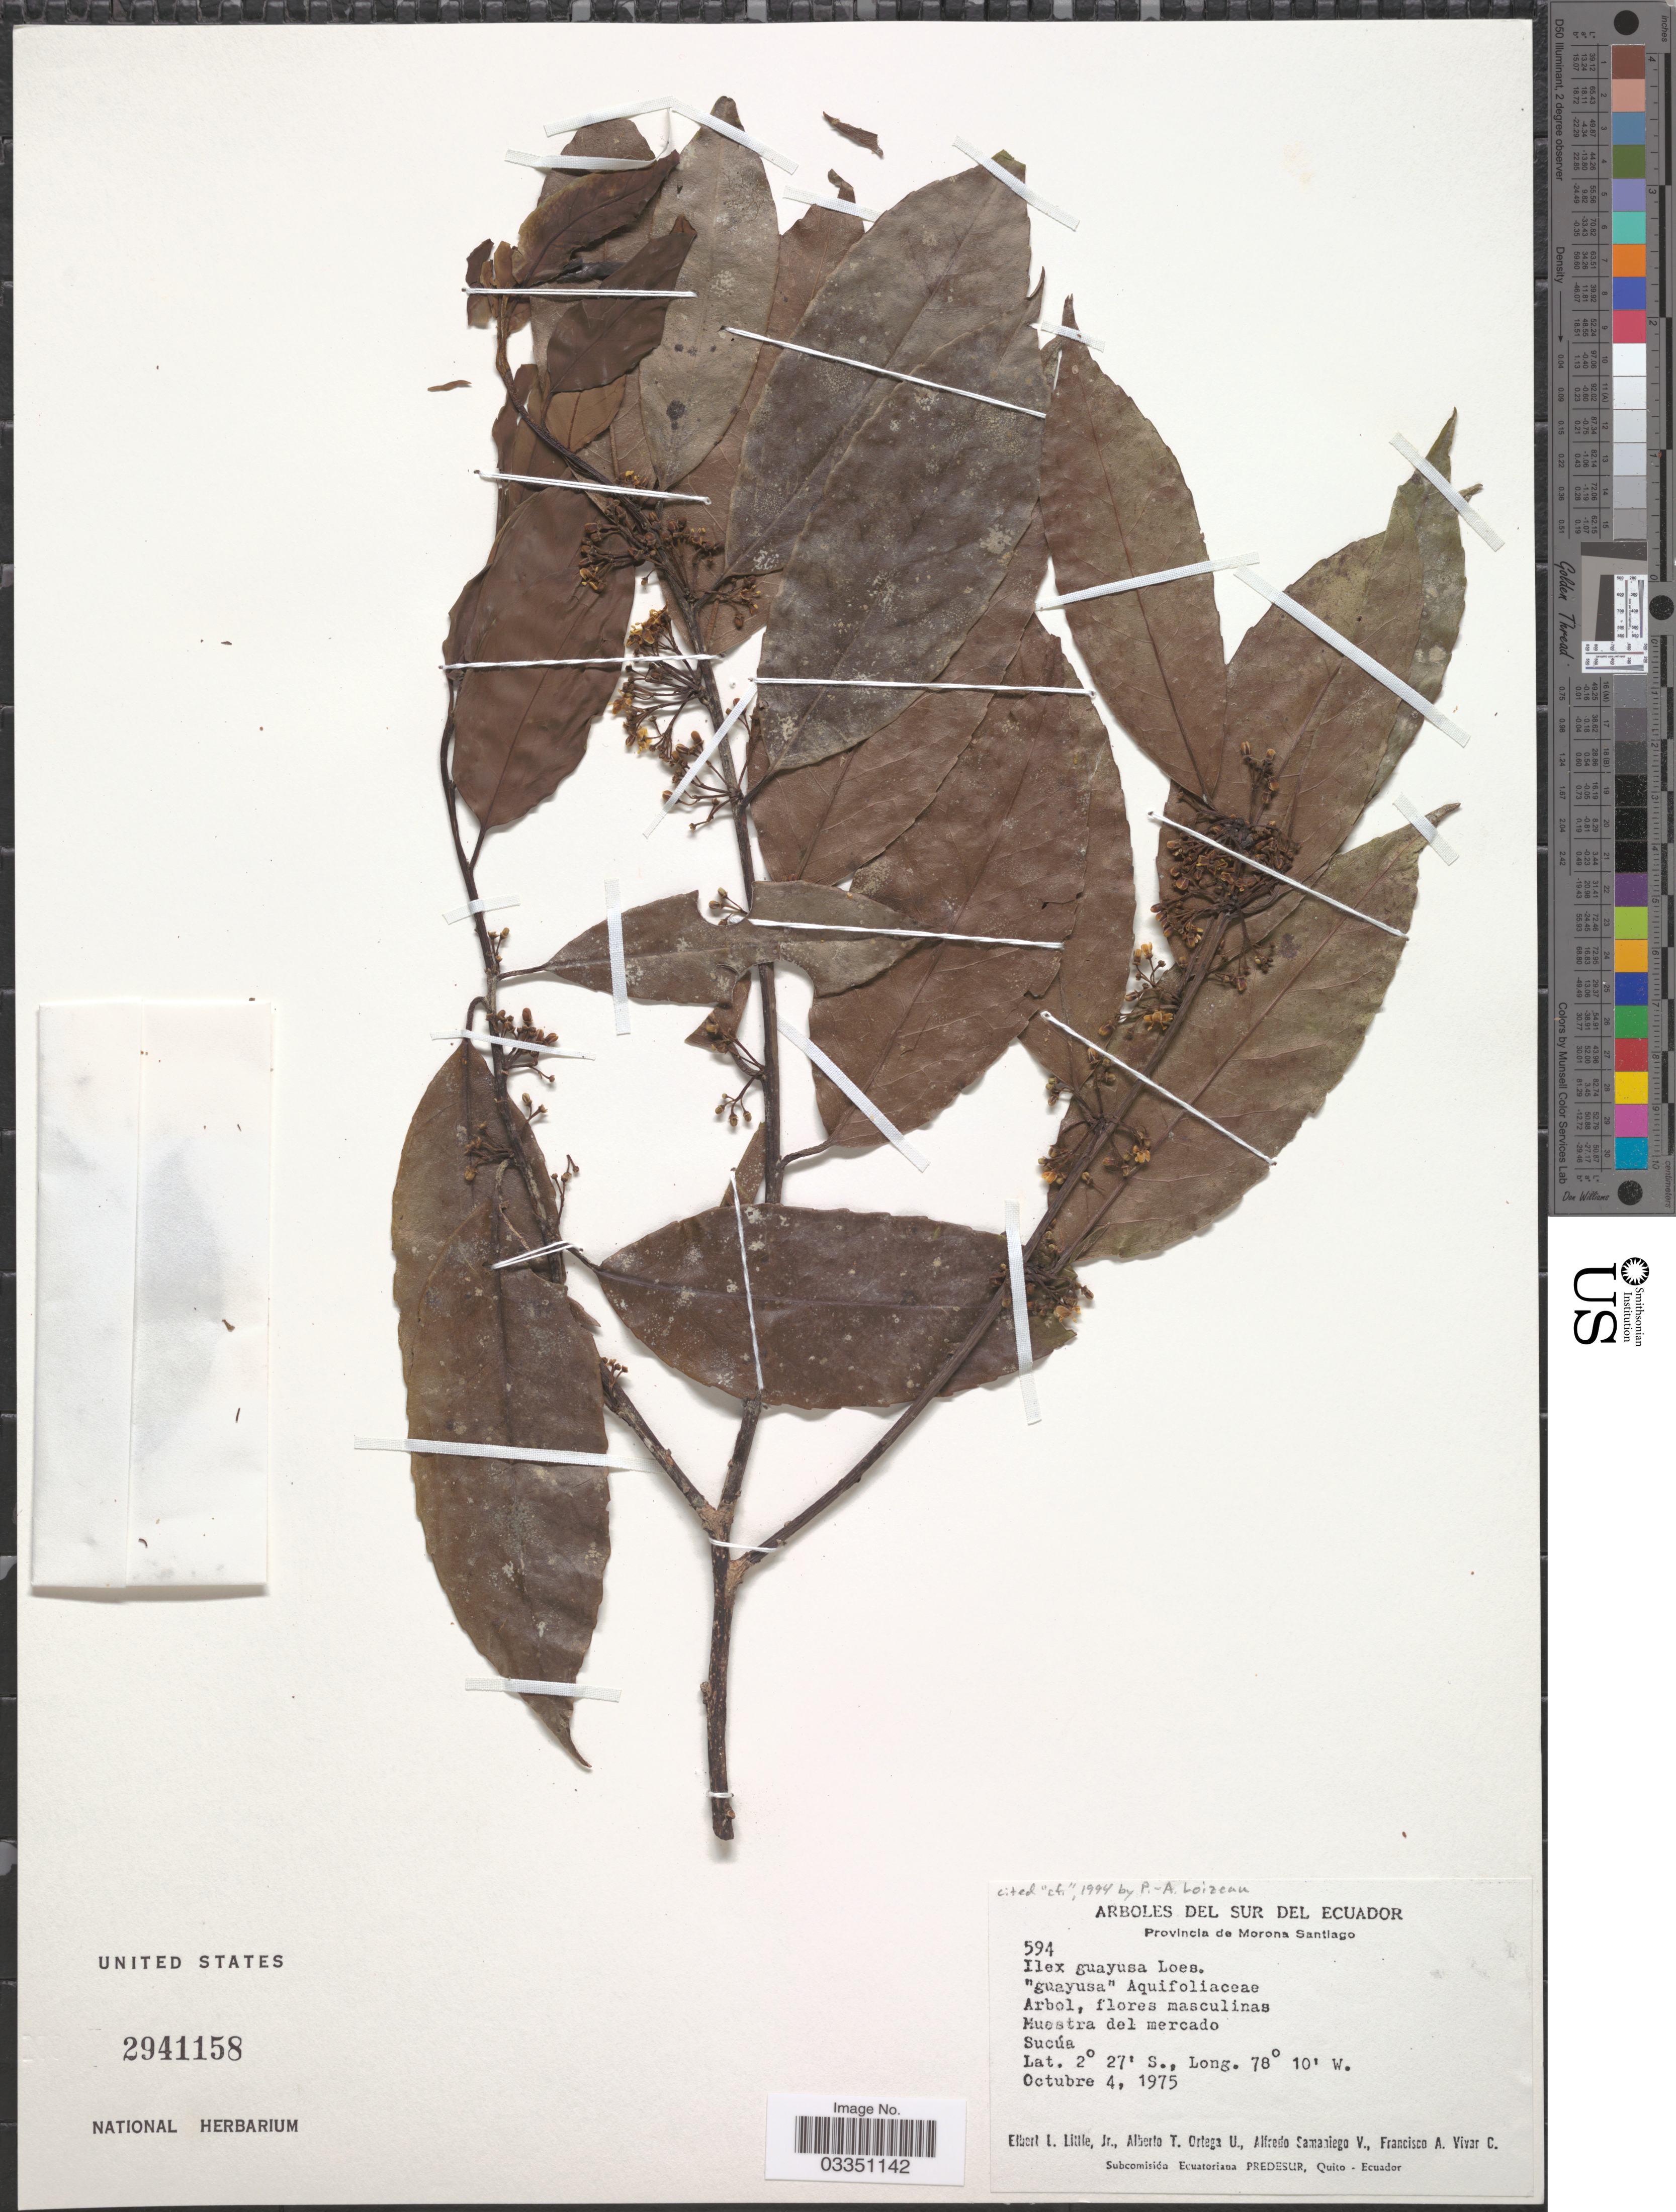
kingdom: Plantae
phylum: Tracheophyta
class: Magnoliopsida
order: Aquifoliales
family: Aquifoliaceae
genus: Ilex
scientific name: Ilex guayusa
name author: Loes.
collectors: E. L. Little, A. T. Ortega U., A. V. Samaniego & F. A. Vivar C.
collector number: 594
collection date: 1975-10-04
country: Ecuador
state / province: Morona-Santiago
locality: Arboles del Sur del Ecuador. Provincia de Morona Santiago. Muestra del mercado. Sucúa.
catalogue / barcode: US 2941158